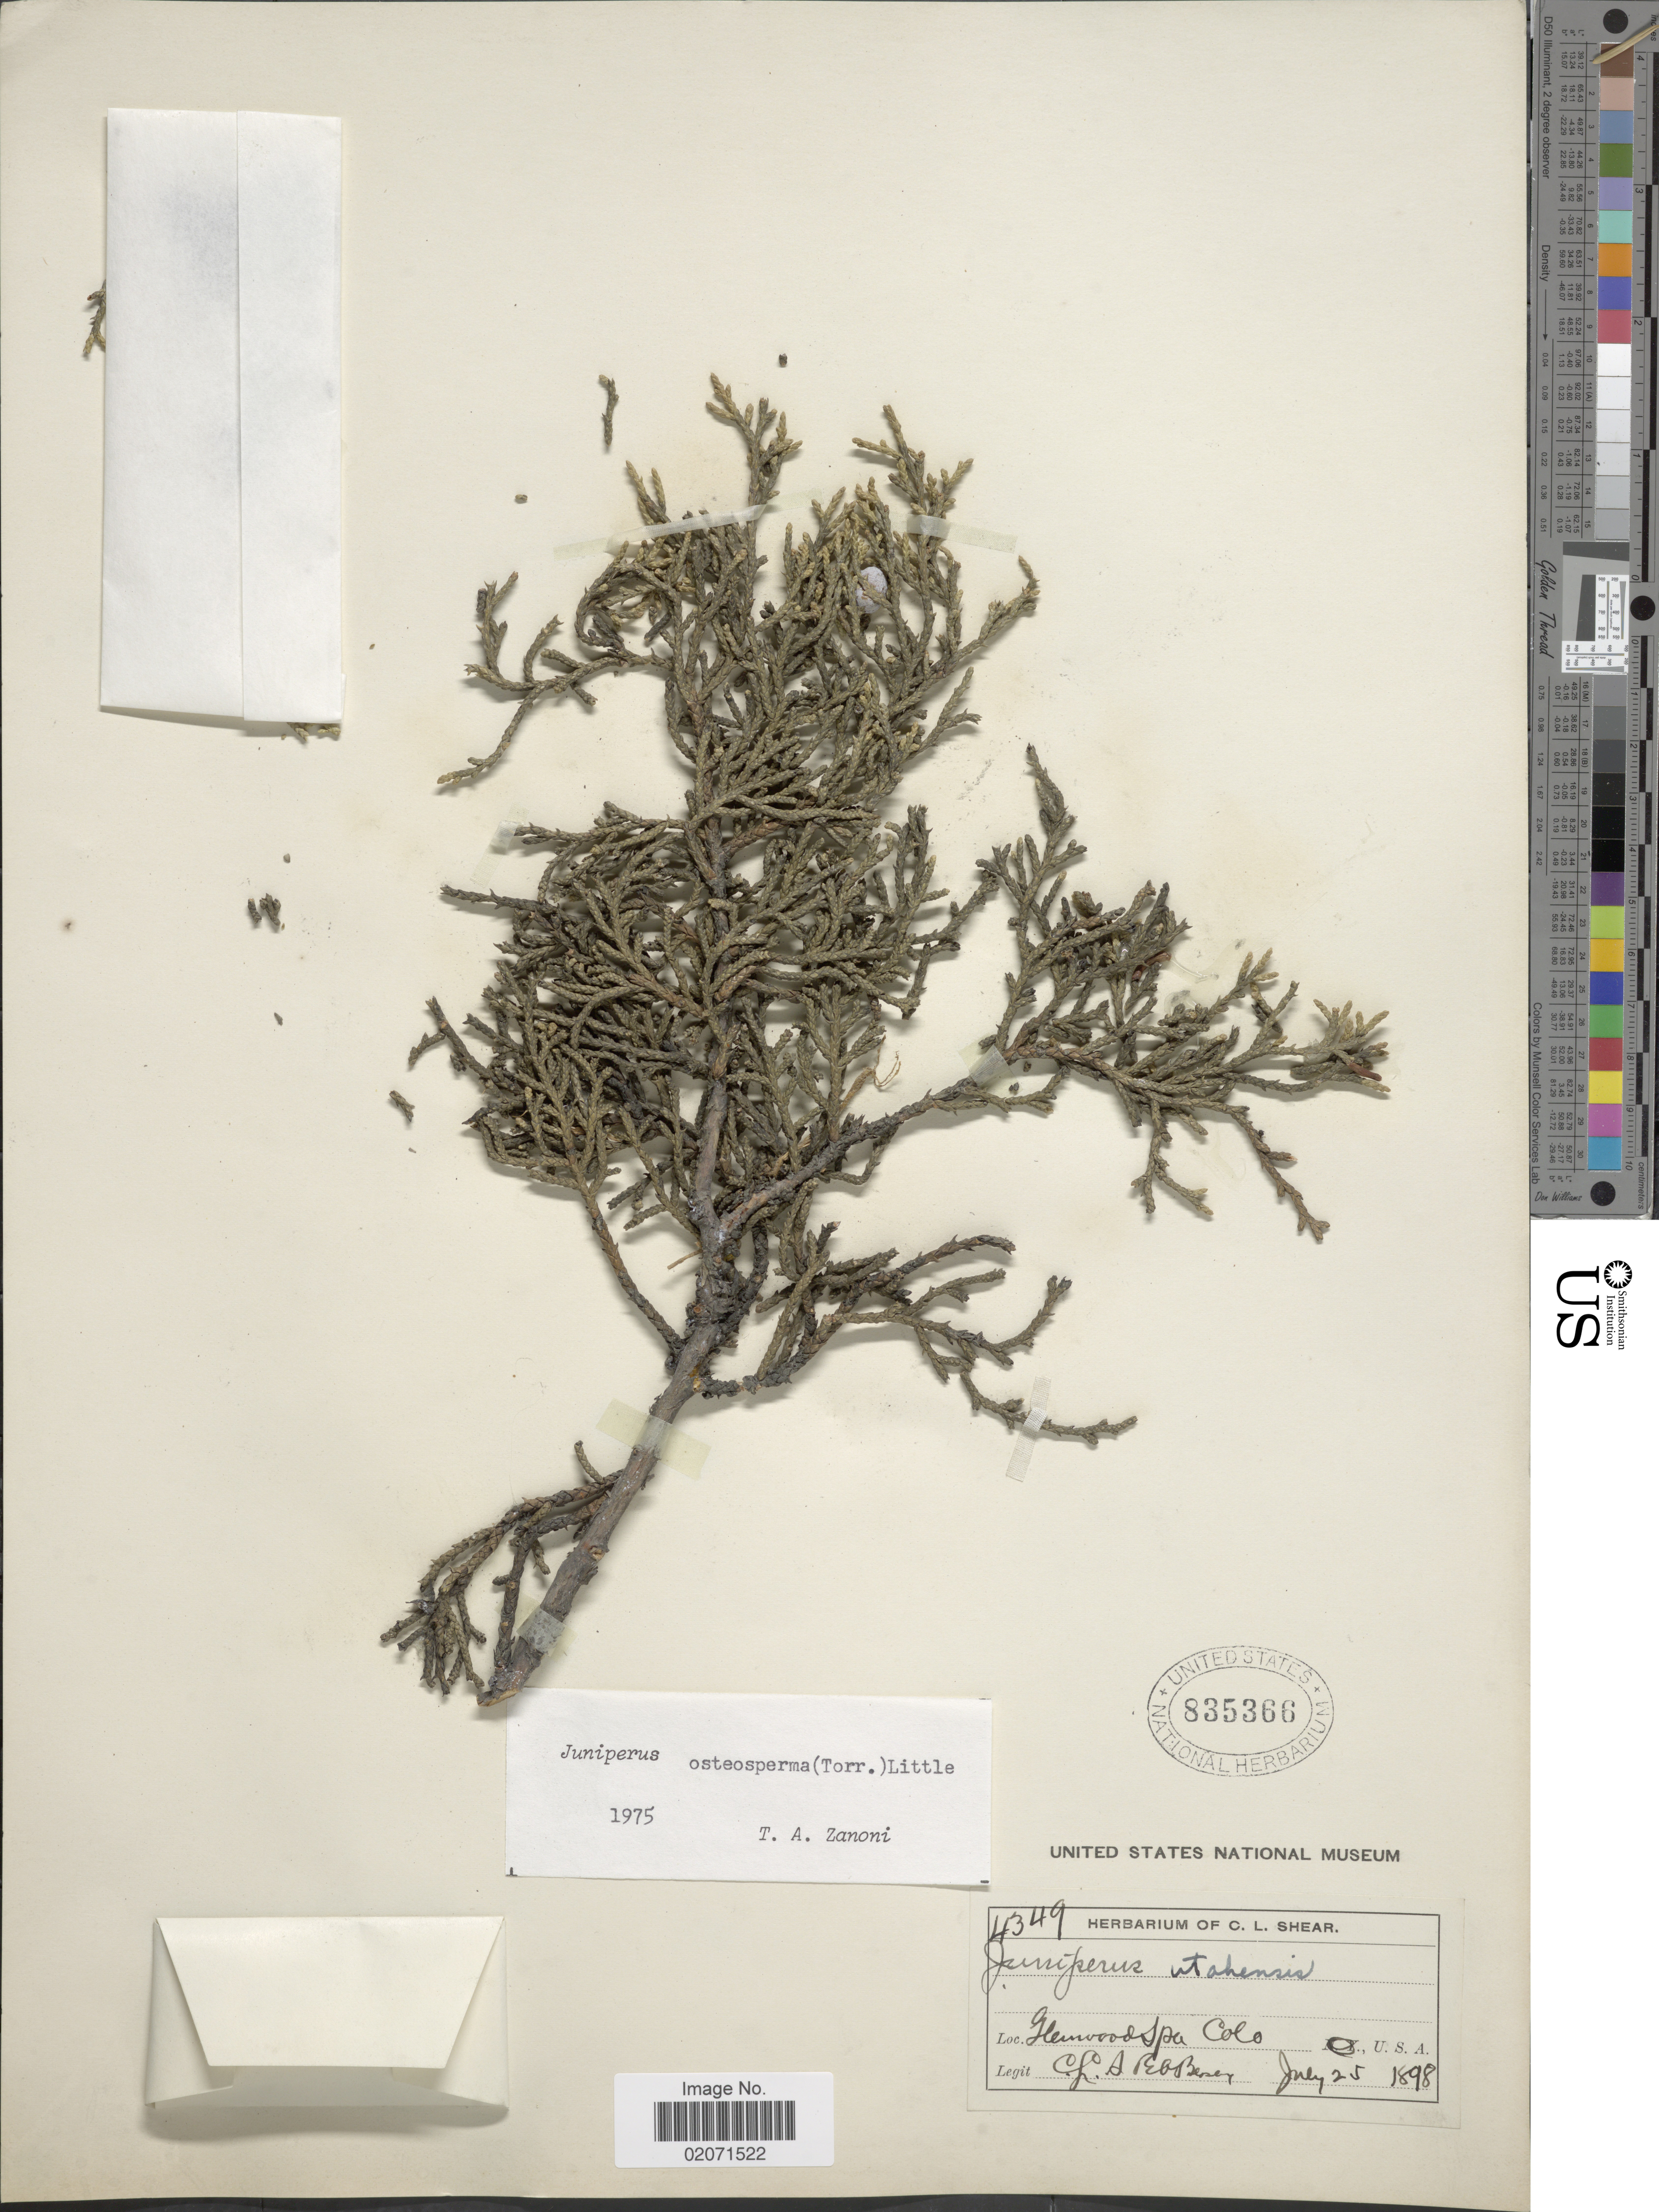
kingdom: Plantae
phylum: Tracheophyta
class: Pinopsida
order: Pinales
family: Cupressaceae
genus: Juniperus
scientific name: Juniperus osteosperma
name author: (Torr.) Little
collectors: E. A. Bessey & C. L. Shear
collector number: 4349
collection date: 1898-07-26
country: United States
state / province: Colorado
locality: Glenwood (Spring) spa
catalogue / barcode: US 835366